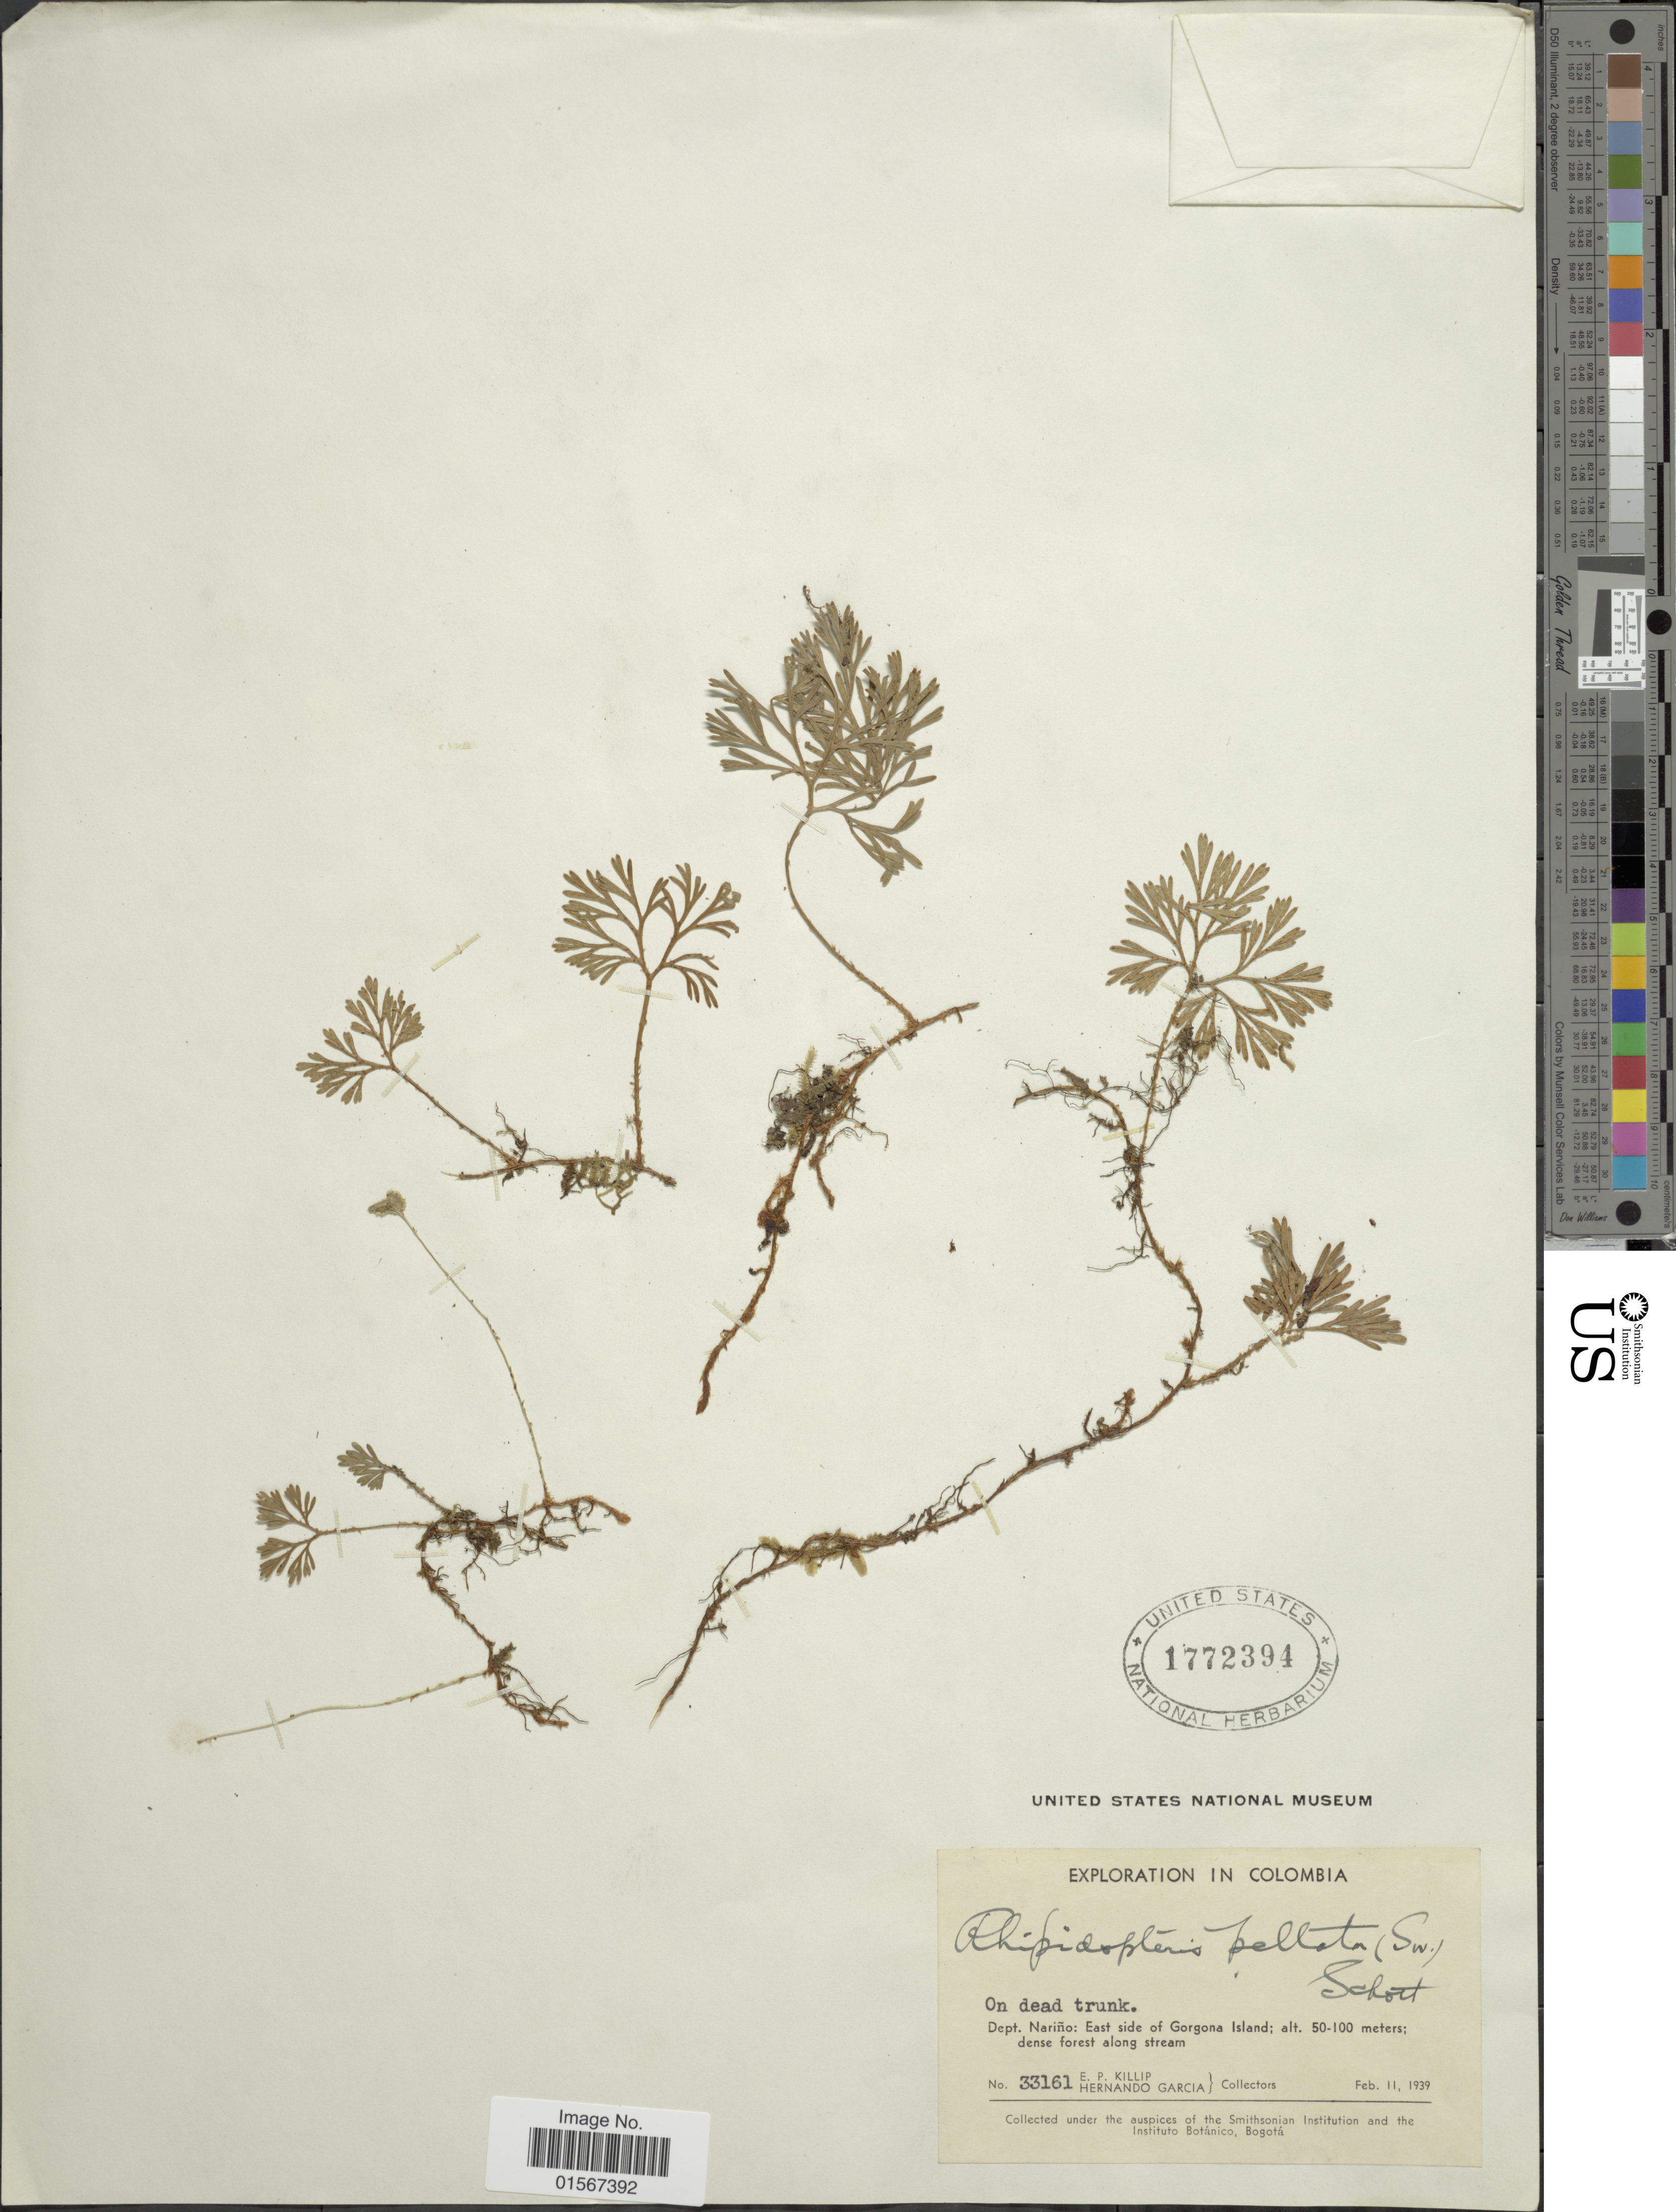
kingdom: Plantae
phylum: Tracheophyta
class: Polypodiopsida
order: Polypodiales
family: Dryopteridaceae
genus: Elaphoglossum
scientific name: Elaphoglossum peltatum f. peltatum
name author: (Sw.) Urb.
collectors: E. P. Killip & H. Garcia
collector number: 33161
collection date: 1939-02-11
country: Colombia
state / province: Nariño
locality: Colombia, Dept. Nariño: East side of Gorgona Island.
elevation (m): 50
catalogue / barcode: US 1772394